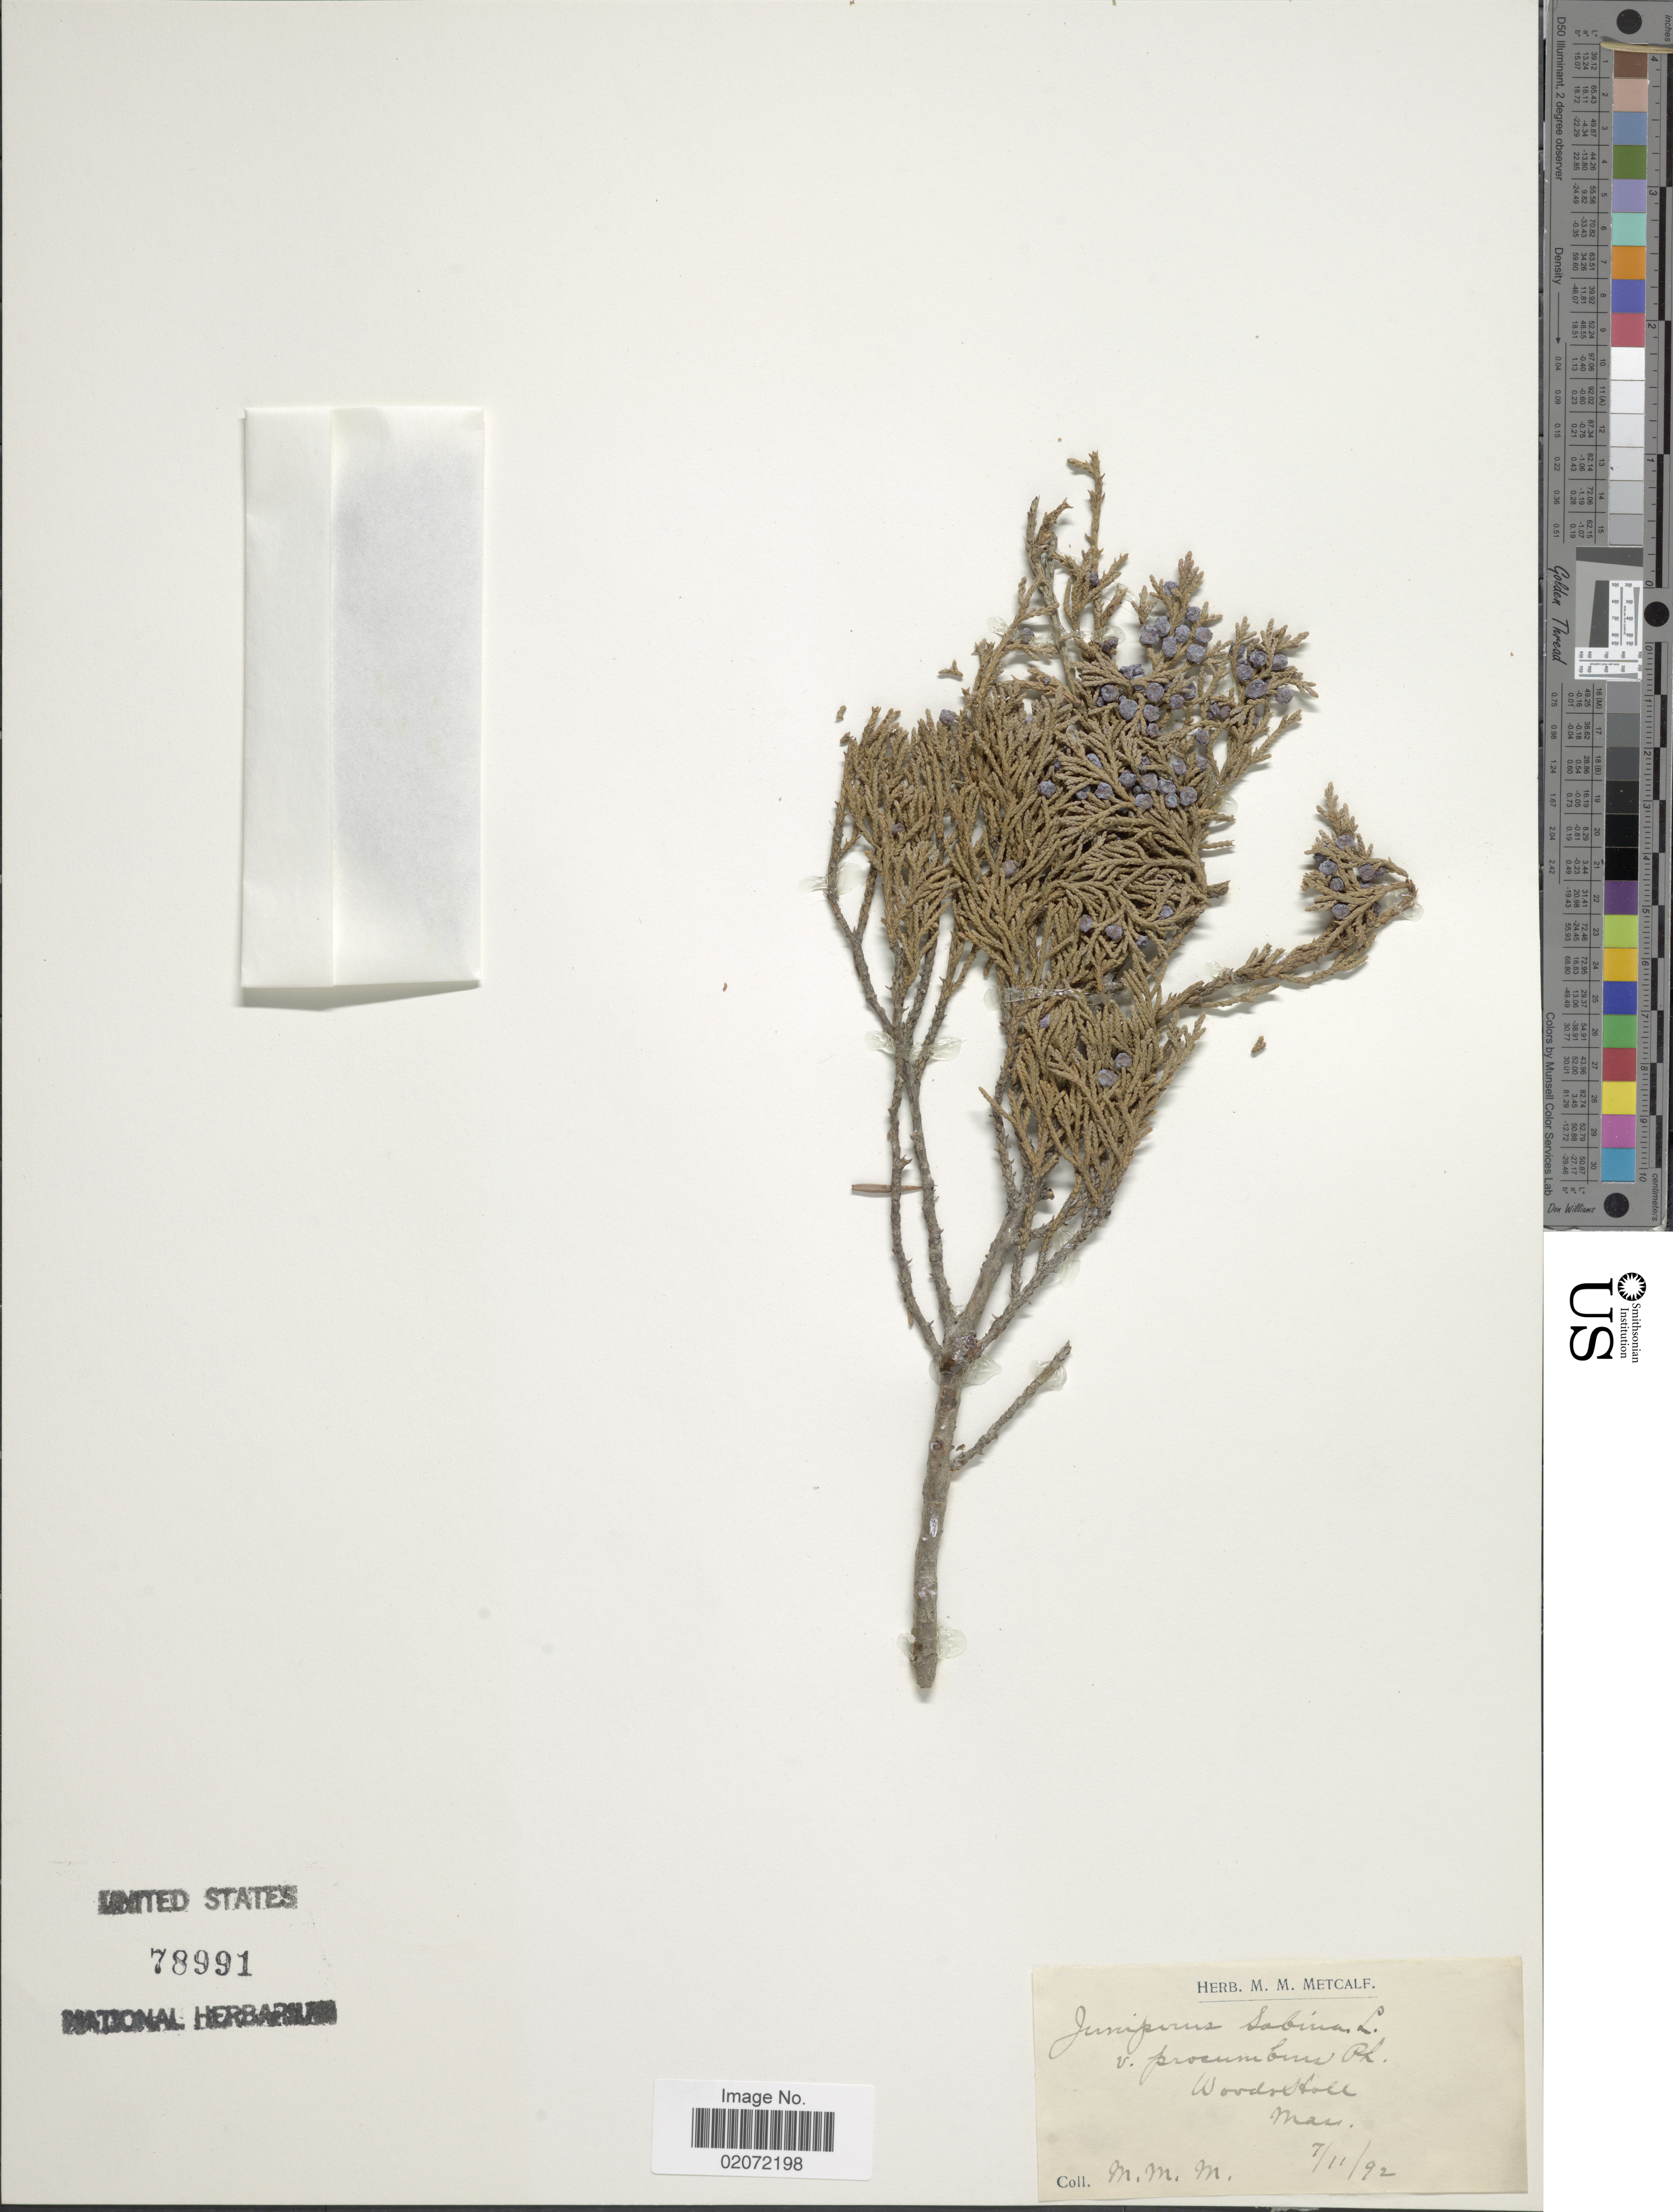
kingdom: Plantae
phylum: Tracheophyta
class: Pinopsida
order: Pinales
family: Cupressaceae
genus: Juniperus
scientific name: Juniperus sabina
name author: L.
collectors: M. Metcalf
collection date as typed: Transcribed d/m/y: 11/7/92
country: United States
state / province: Massachusetts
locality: Woods Hole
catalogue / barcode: US 78991